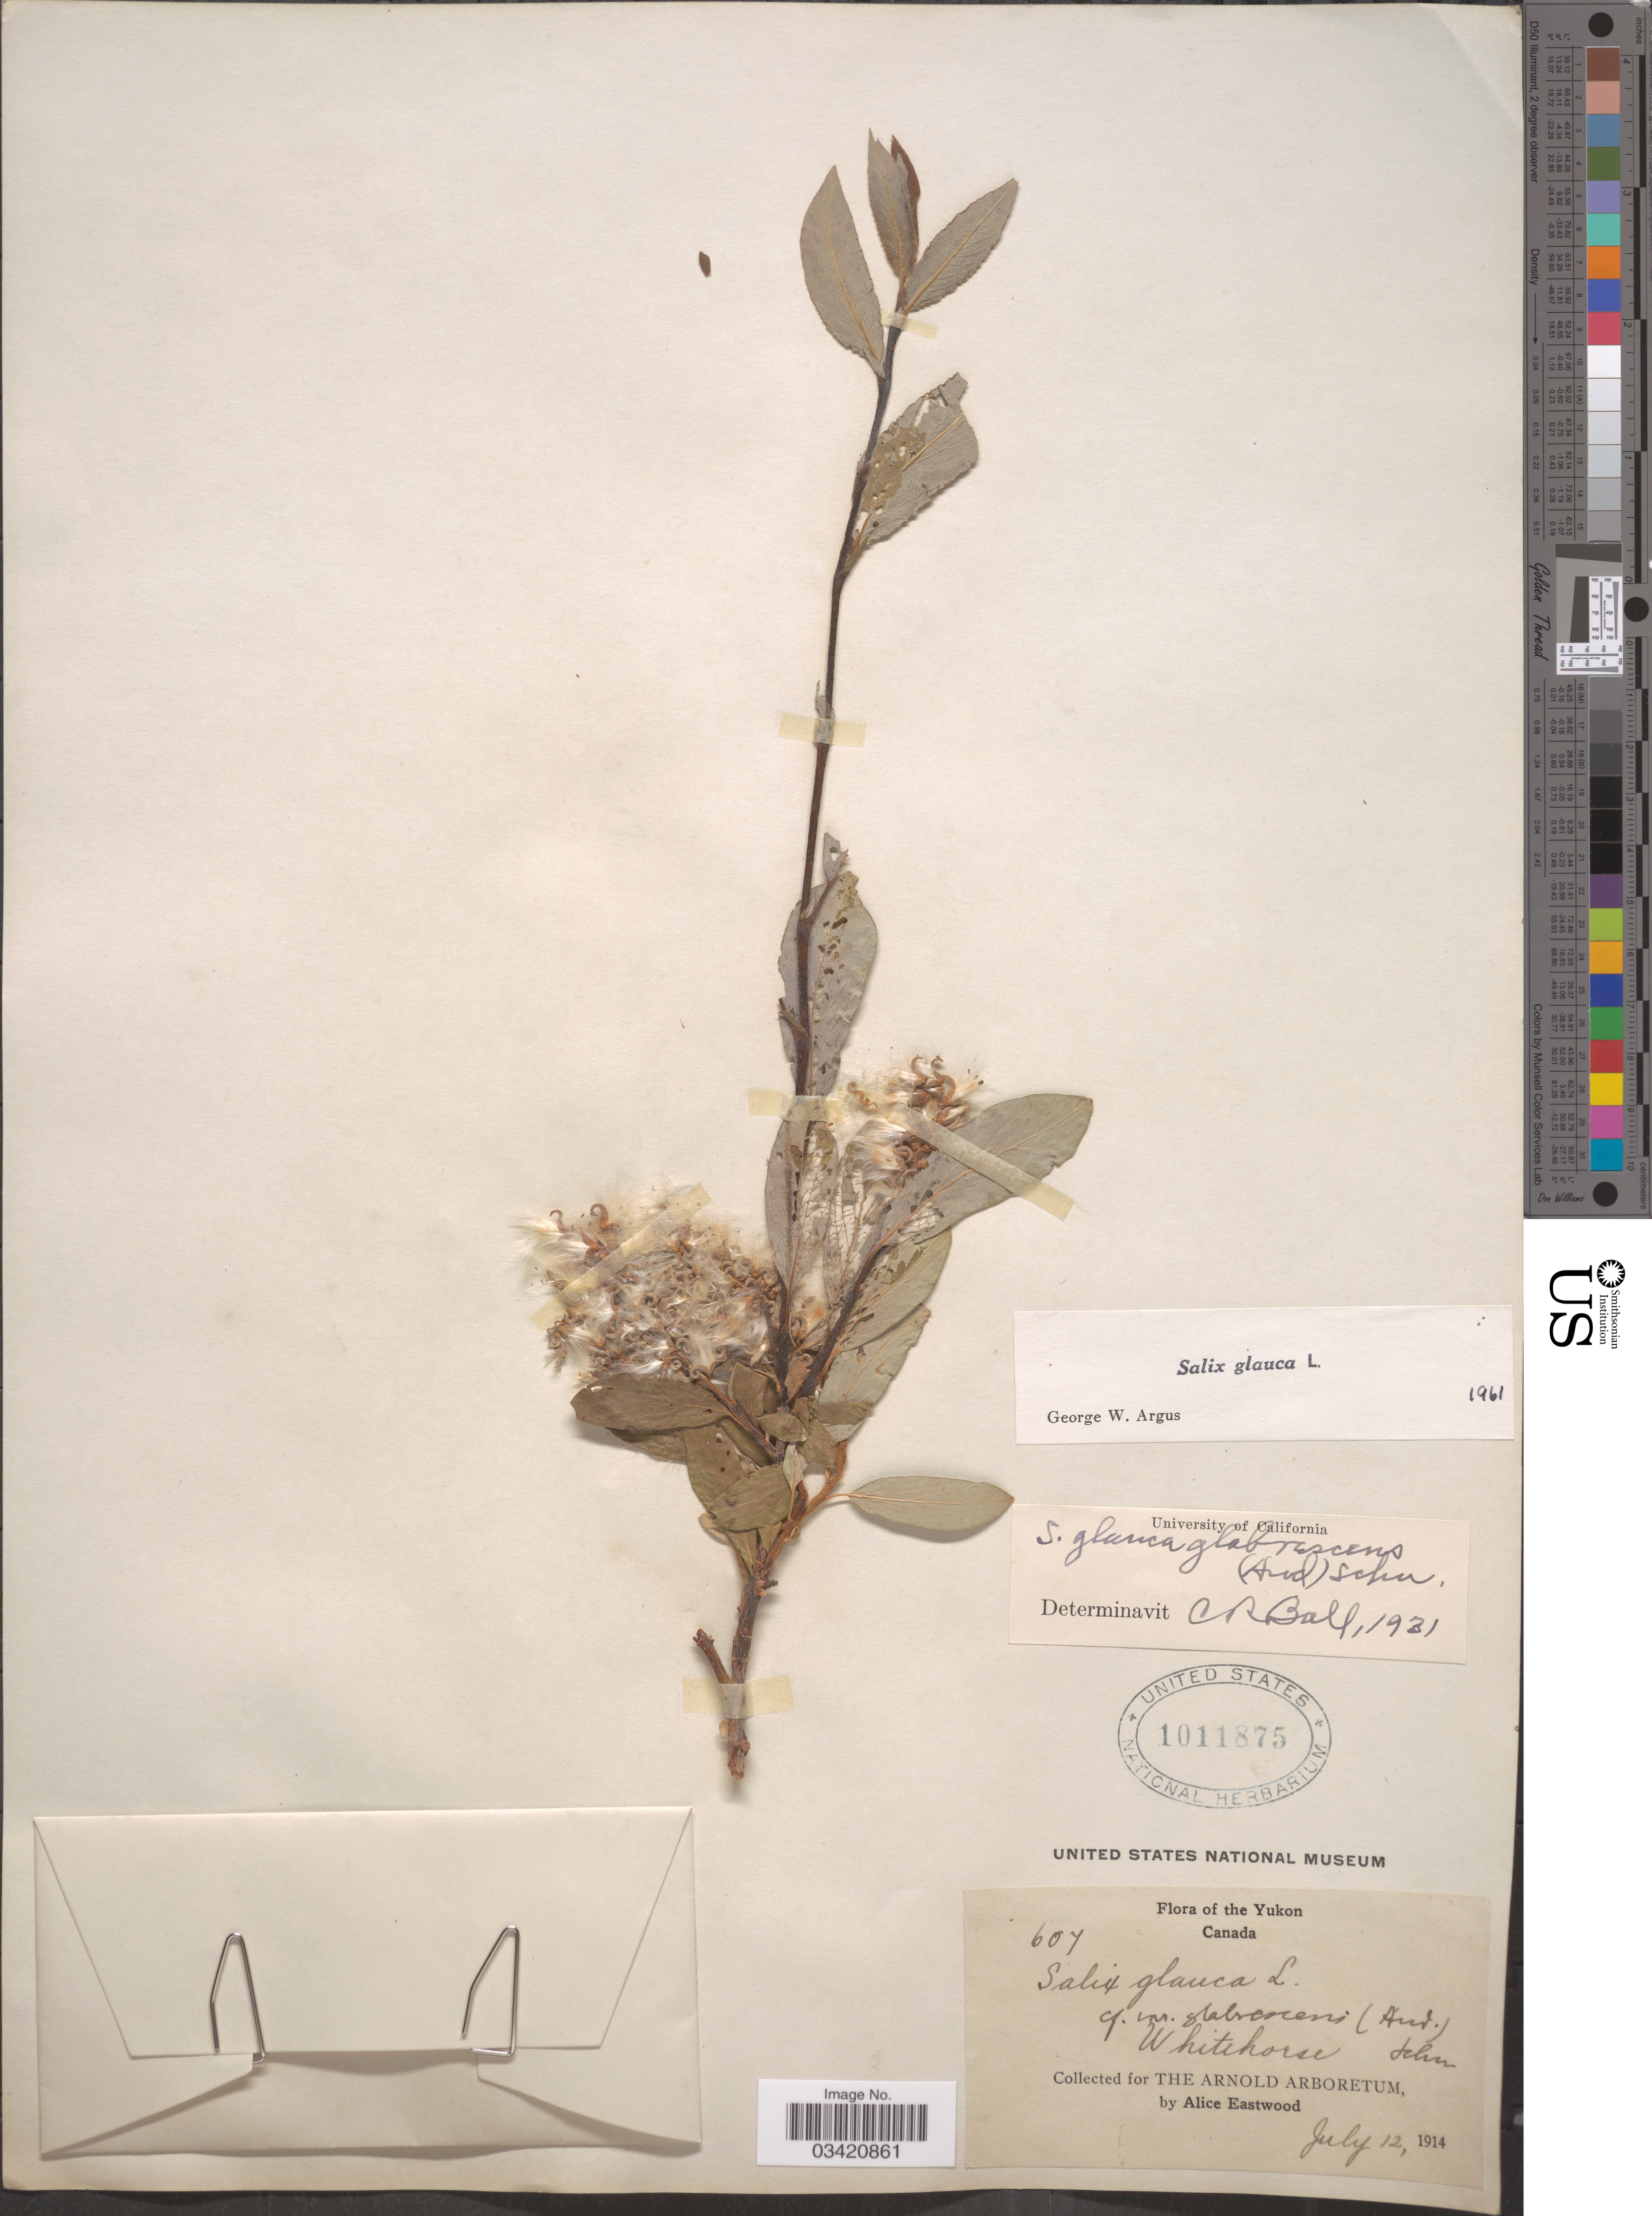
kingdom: Plantae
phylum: Tracheophyta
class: Magnoliopsida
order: Malpighiales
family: Salicaceae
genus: Salix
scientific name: Salix glauca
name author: L.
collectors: A. Eastwood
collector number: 607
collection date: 1914-07-12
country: Canada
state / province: Yukon Territory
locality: Yukon. Whitehorse.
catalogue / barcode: US 1011875